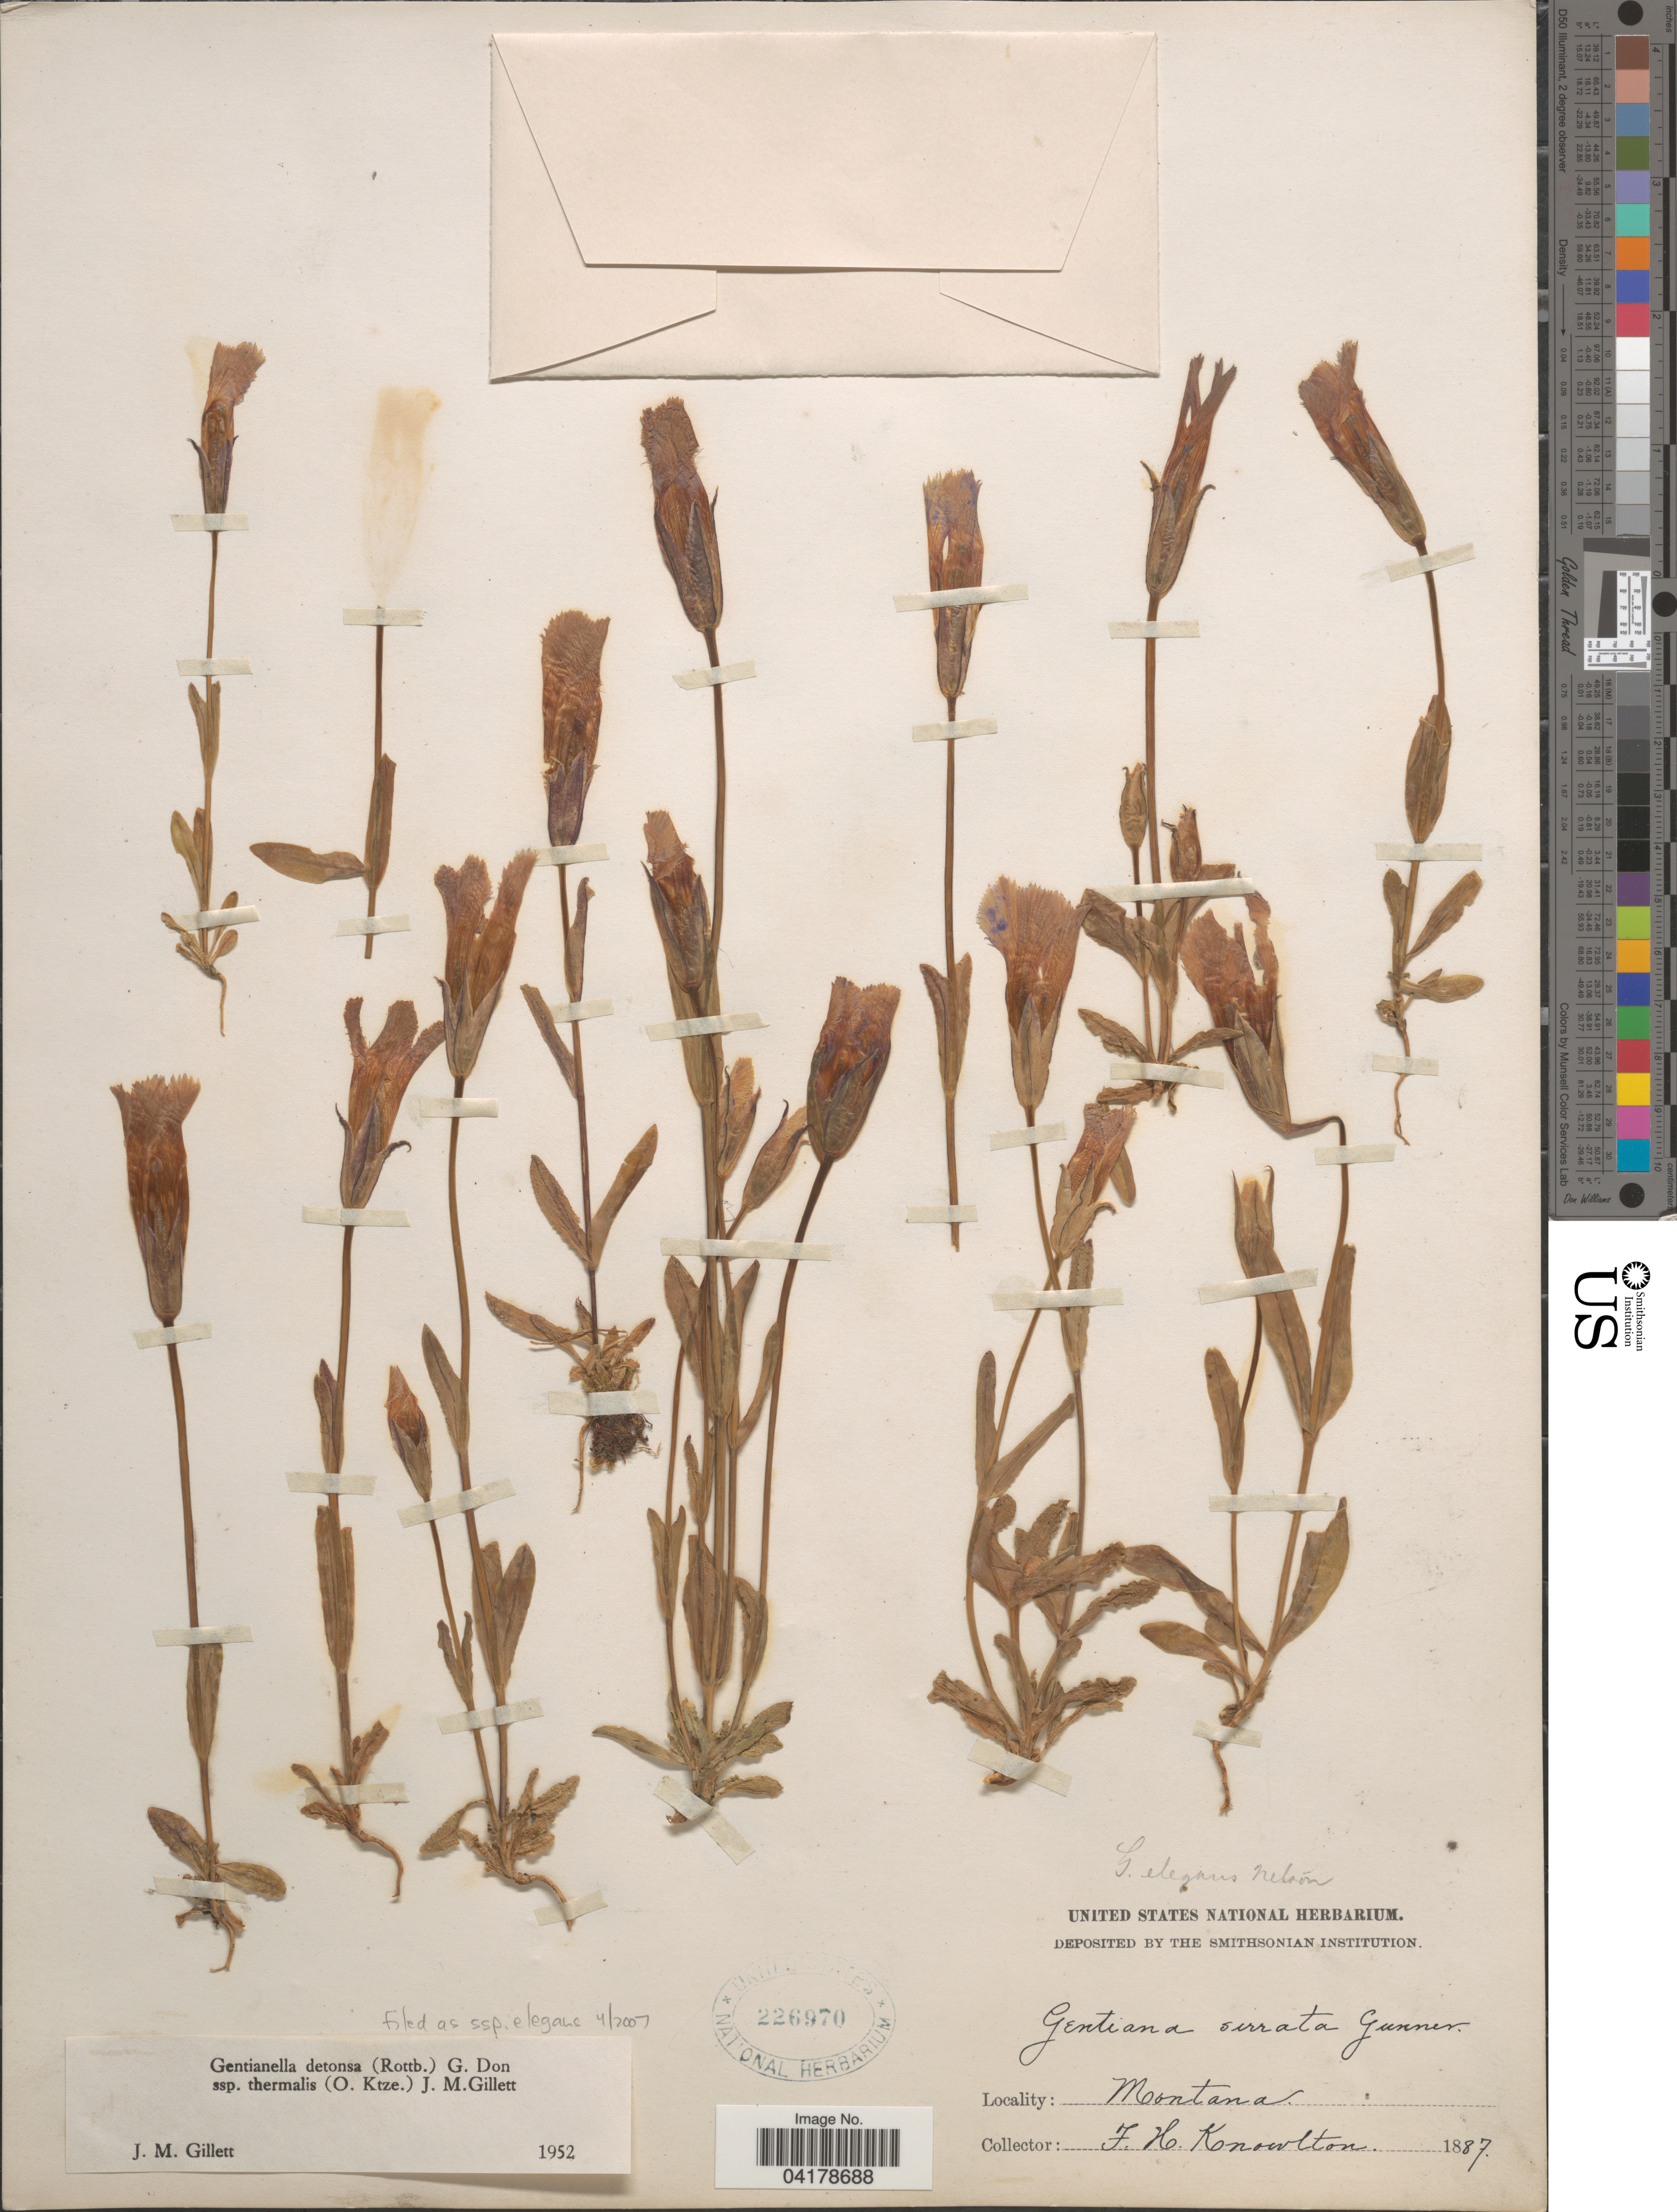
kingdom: Plantae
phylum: Tracheophyta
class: Magnoliopsida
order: Gentianales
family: Gentianaceae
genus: Gentianella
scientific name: Gentianella detonsa subsp. thermalis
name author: (Kuntze) J.M. Gillett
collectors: F. H. Knowlton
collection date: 1887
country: United States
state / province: Montana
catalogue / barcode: US 226970